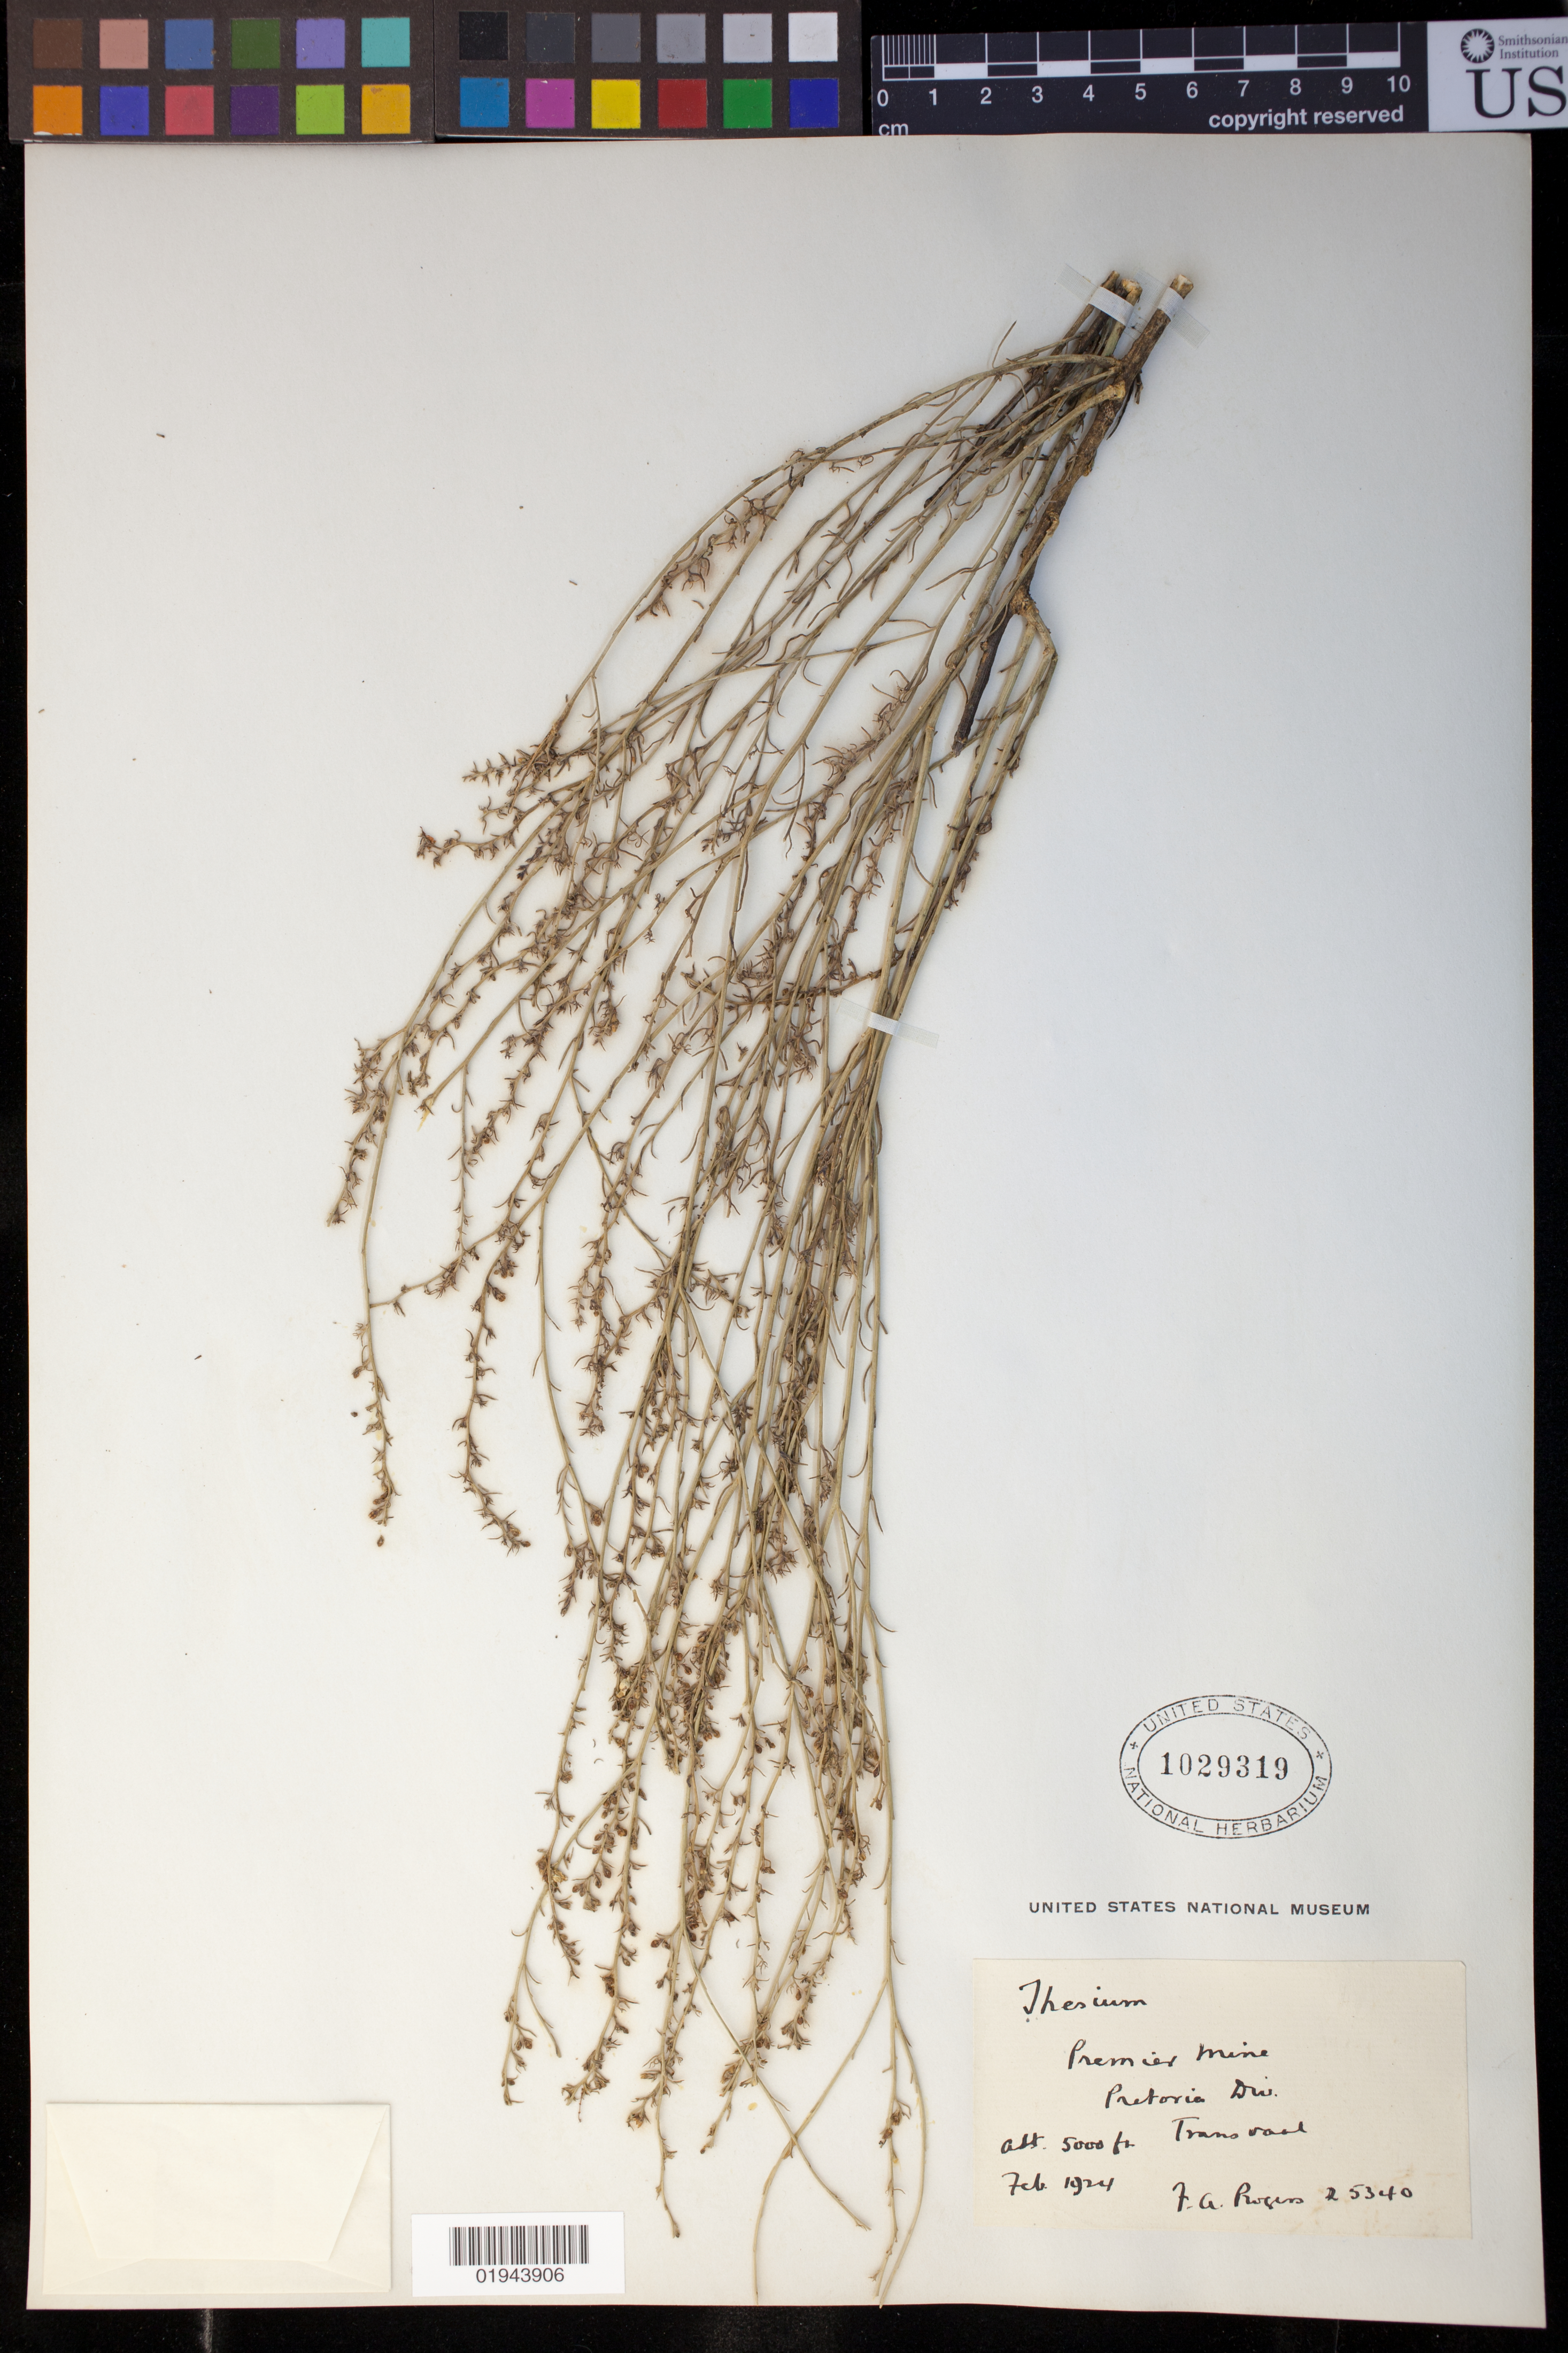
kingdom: Plantae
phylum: Tracheophyta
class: Magnoliopsida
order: Santalales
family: Thesiaceae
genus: Thesium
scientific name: Thesium sp.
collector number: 25340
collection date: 1924-02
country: South Africa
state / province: Gauteng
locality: Premier Mine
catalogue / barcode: US 1029319